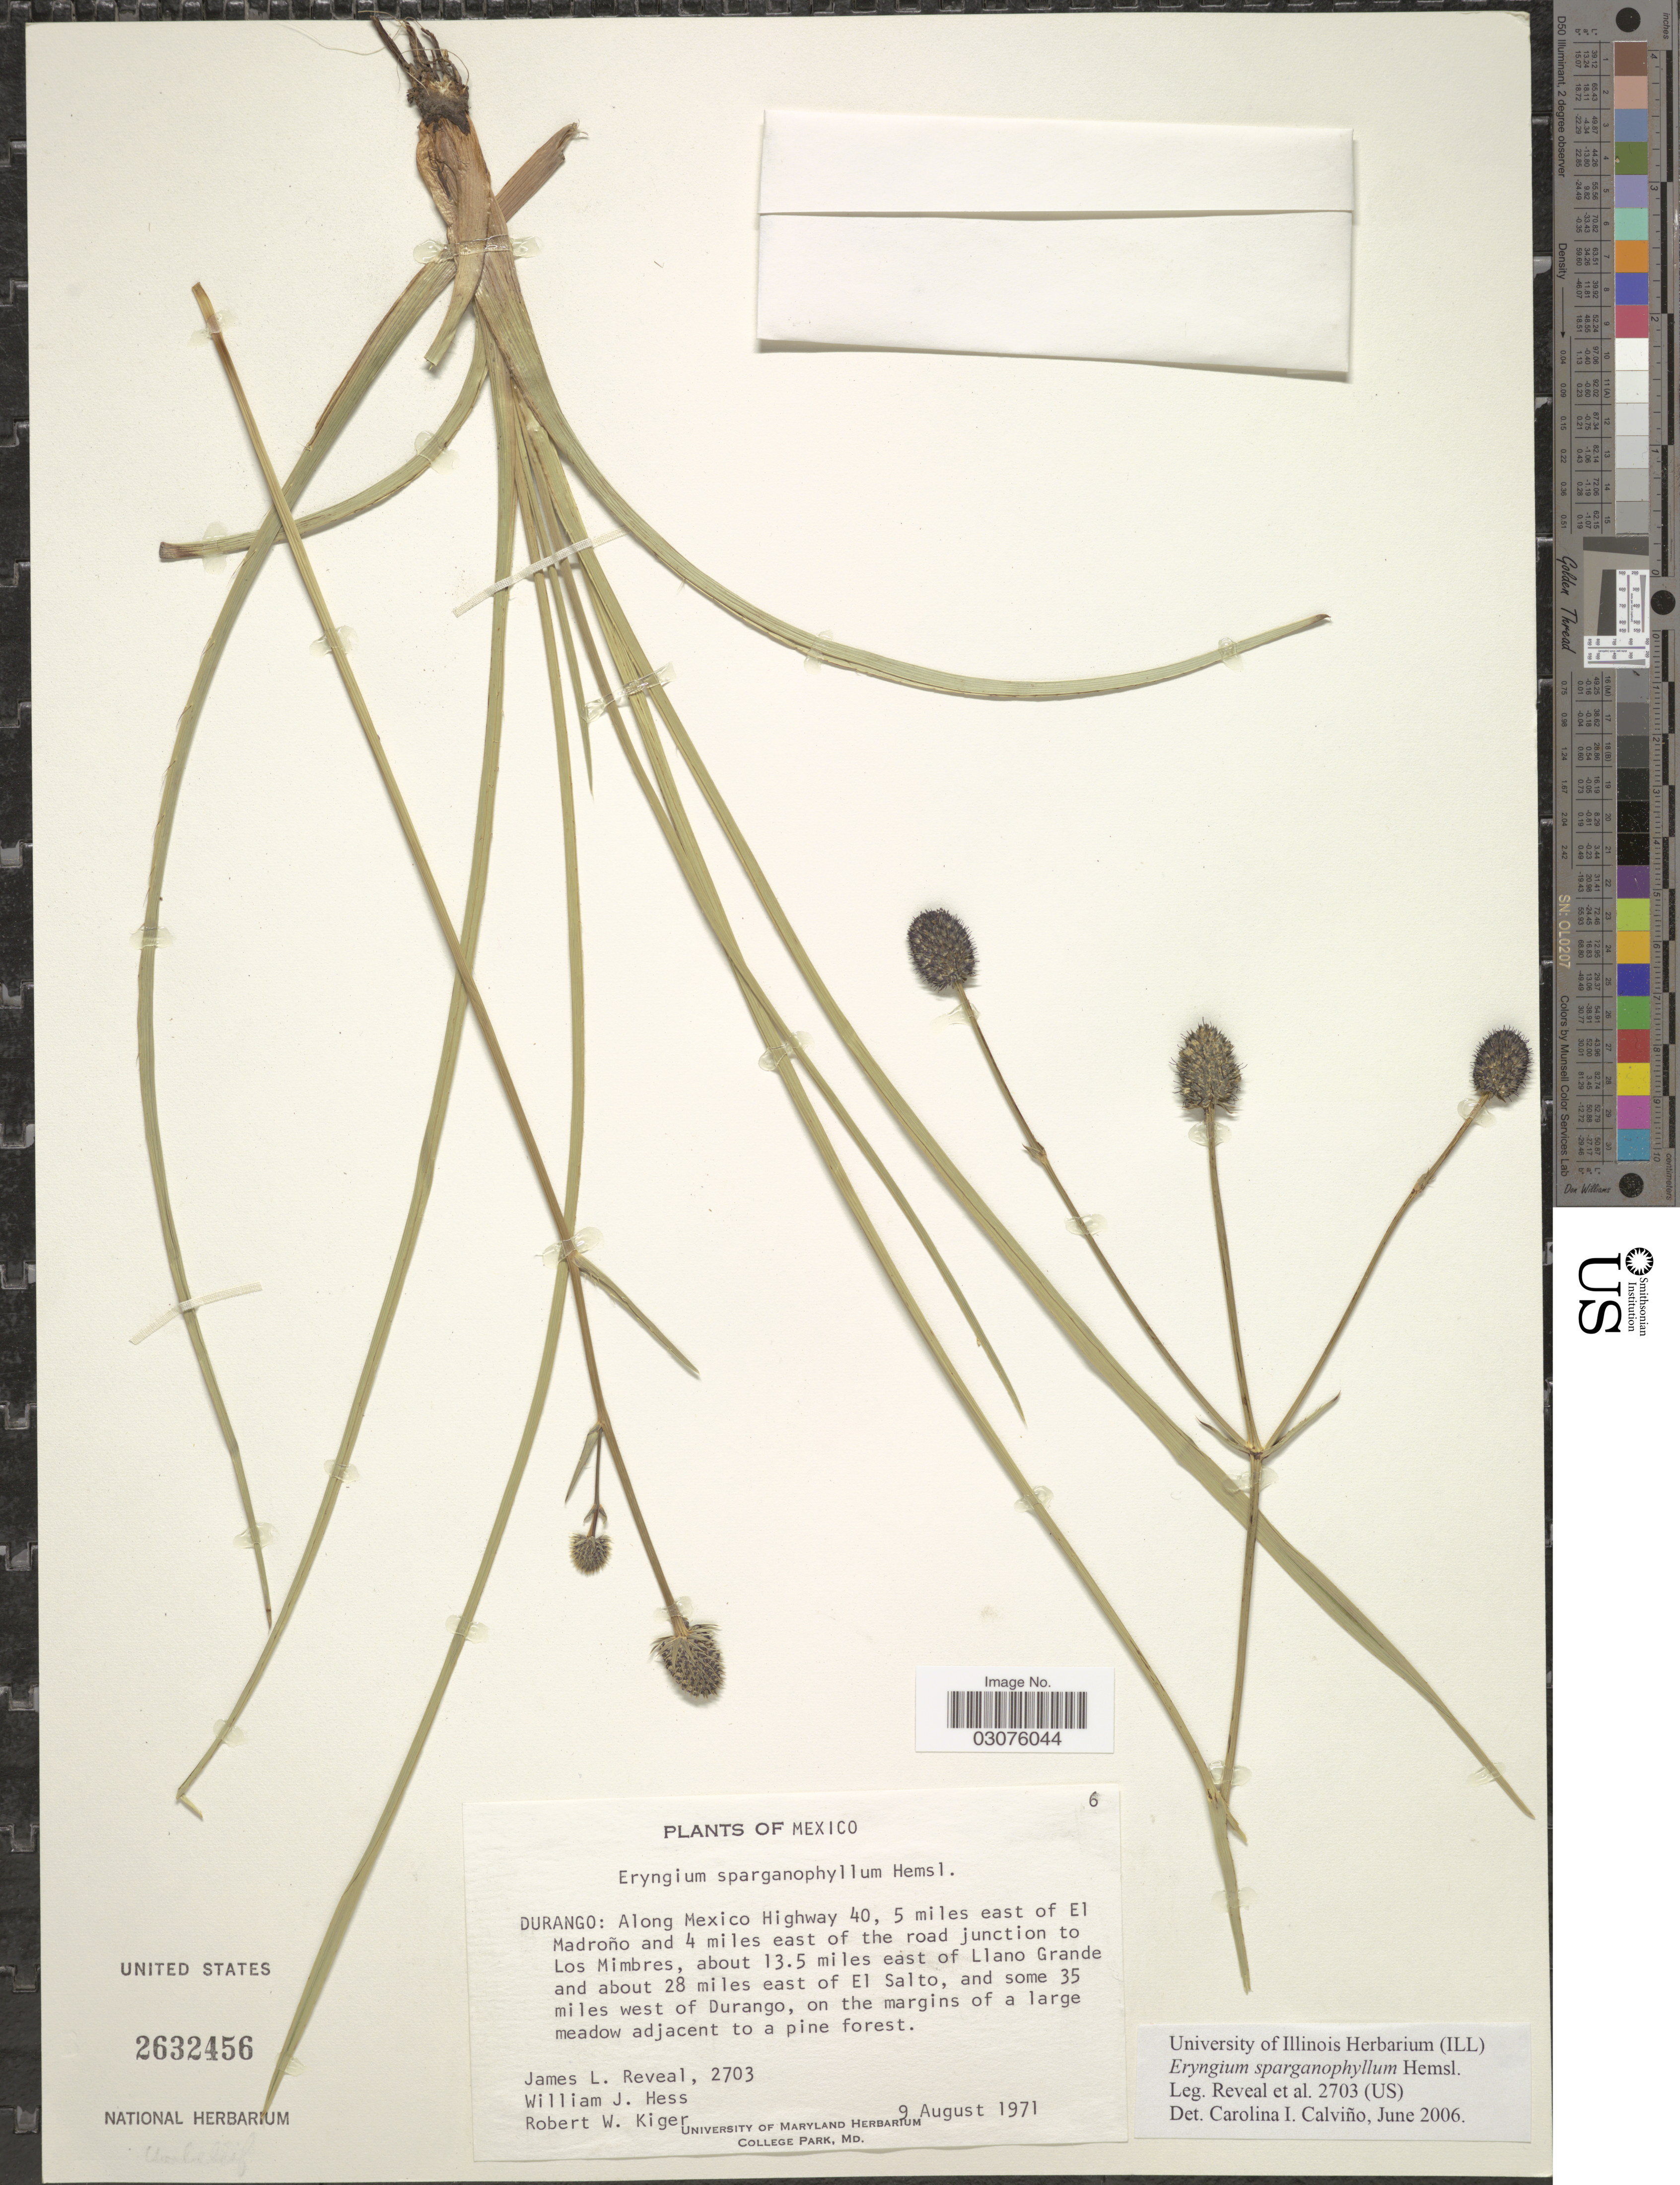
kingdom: Plantae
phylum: Tracheophyta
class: Magnoliopsida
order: Apiales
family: Apiaceae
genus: Eryngium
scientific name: Eryngium sparganophyllum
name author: Hemsl. in Hook. f.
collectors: J. L. Reveal, W. Hess & R. Kiger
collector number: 2703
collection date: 1971-08-09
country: Mexico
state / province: Durango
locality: Durango: Along Mexico Highway 40, 5 miles east of El Madroño and 4 miles east of the road junction to Los Mimbres, about 13.5 miles east of Llano Grande and about 28 miles east of El Salto, and some 35 miles west of Durango.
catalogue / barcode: US 2632456